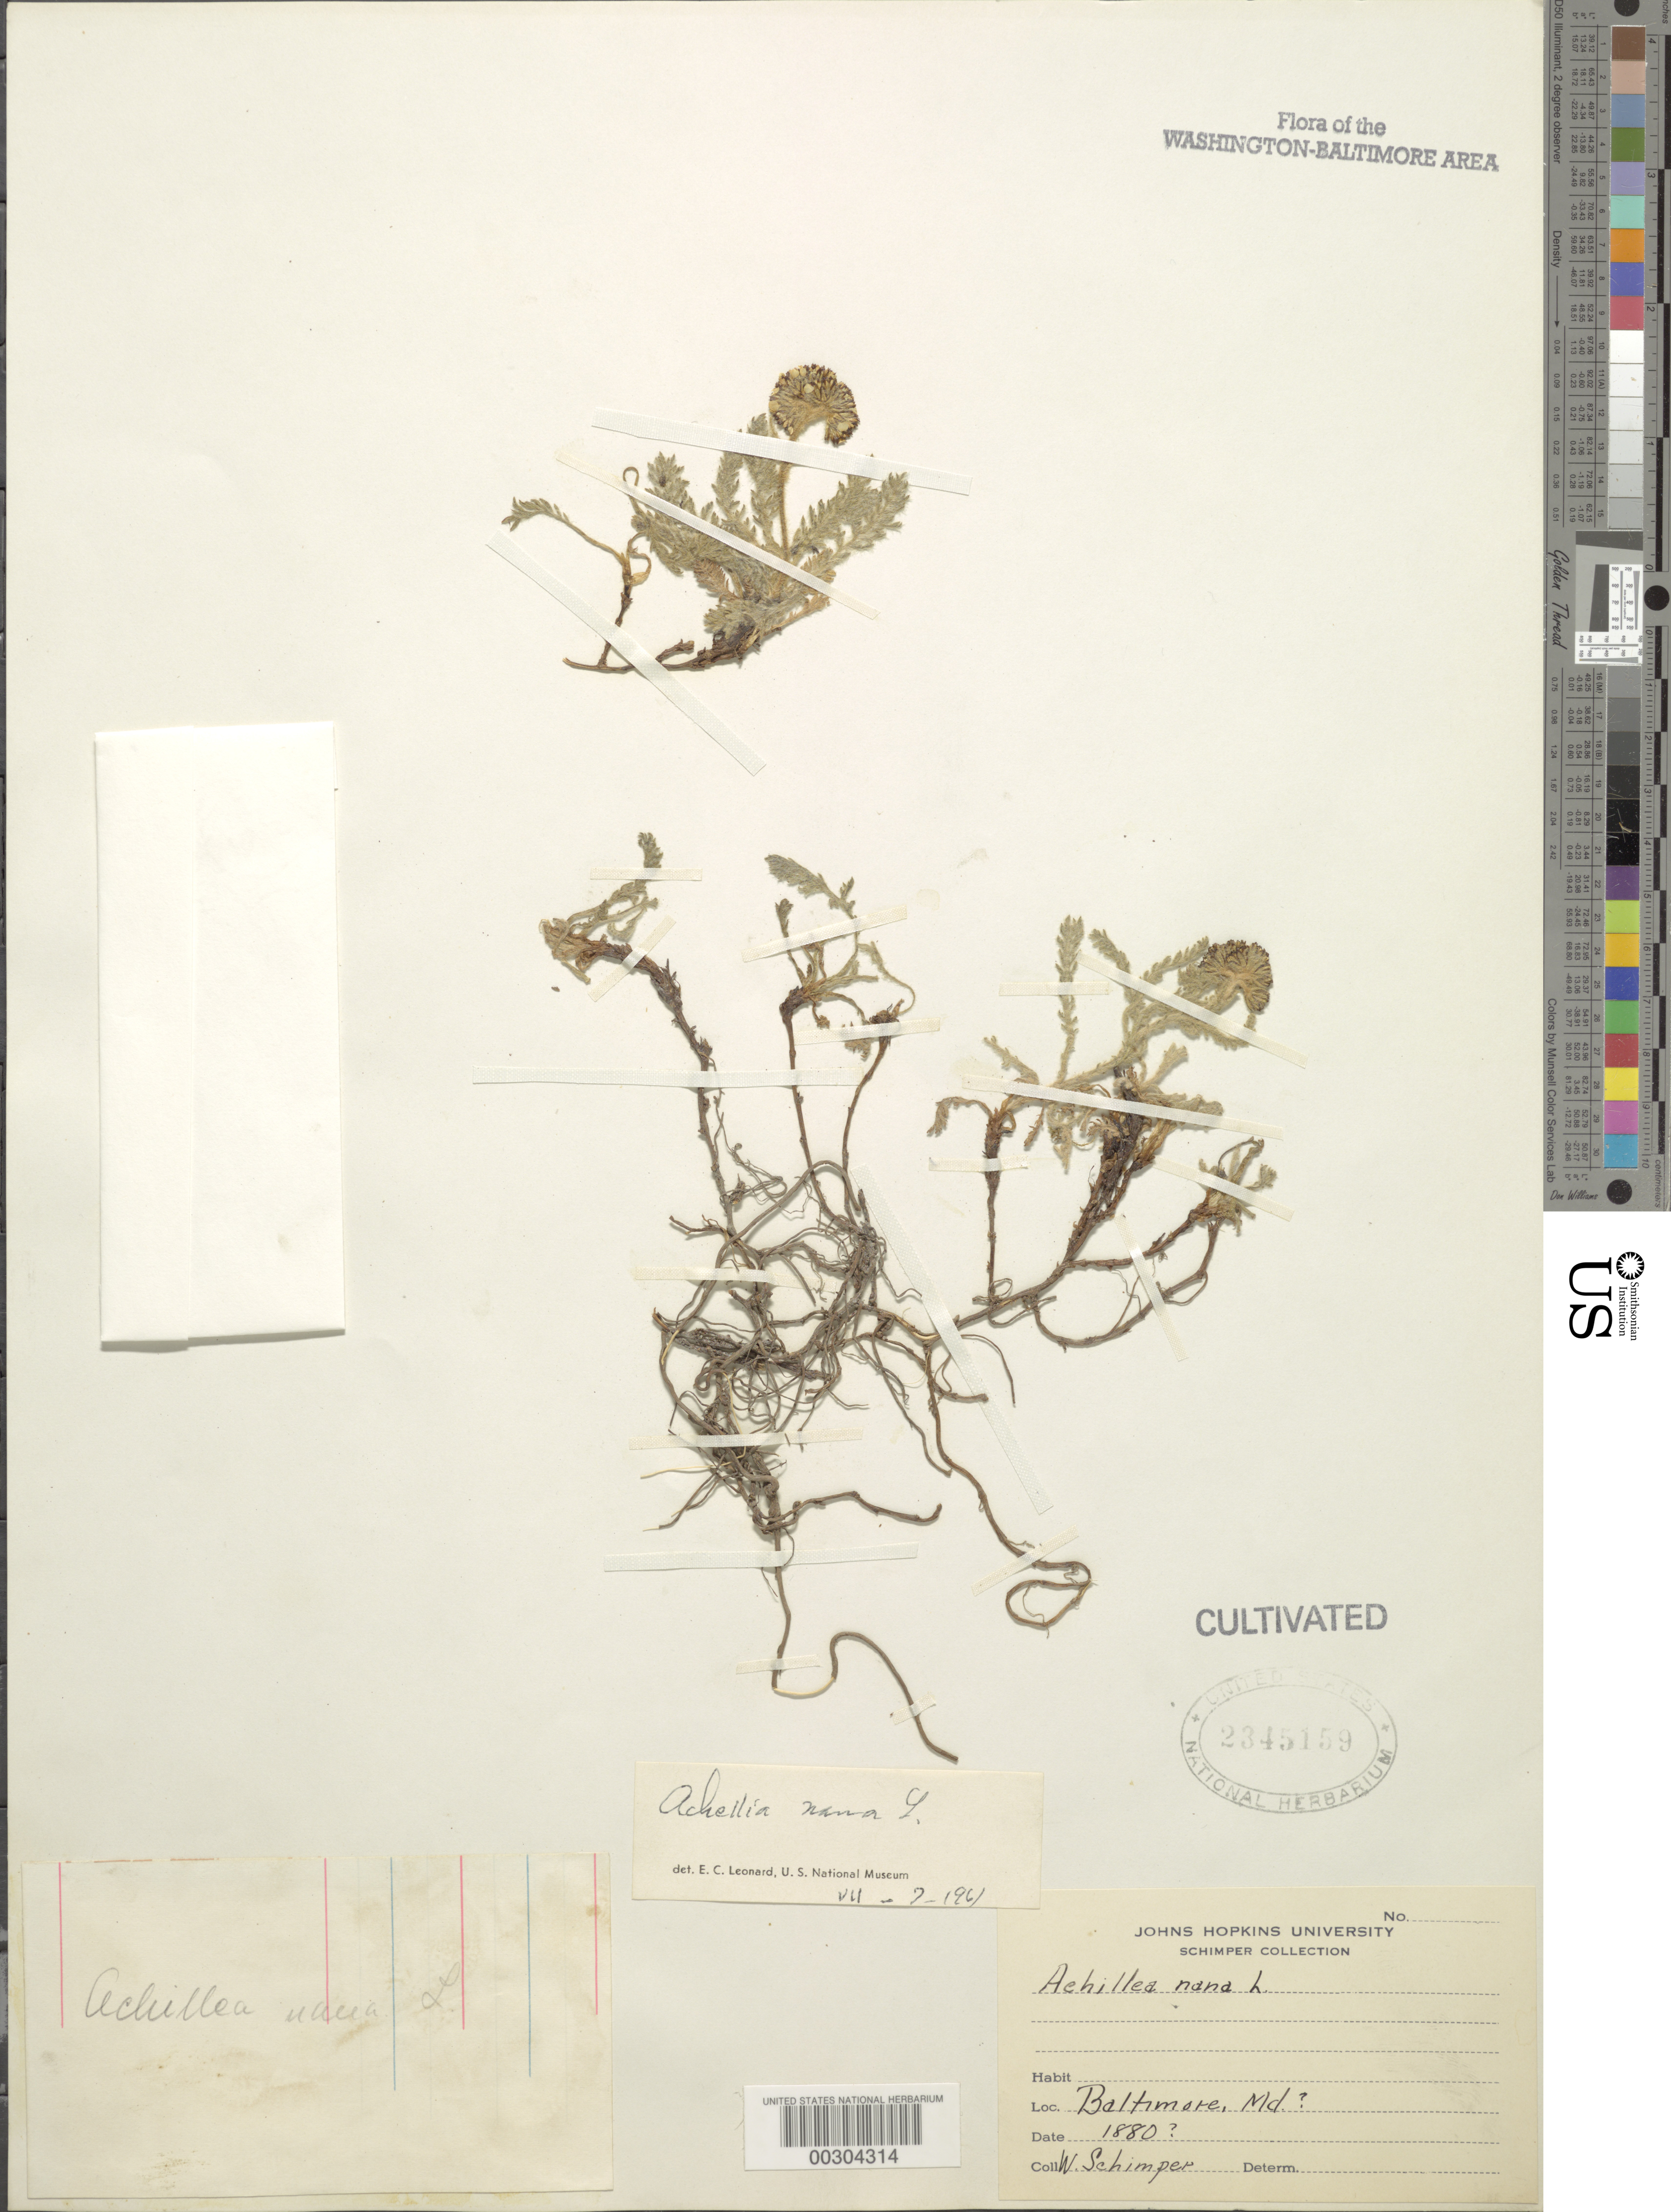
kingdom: Plantae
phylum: Tracheophyta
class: Magnoliopsida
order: Asterales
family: Asteraceae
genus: Achillea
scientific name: Achillea nana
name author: L.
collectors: A. Schimper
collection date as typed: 1880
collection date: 1880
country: United States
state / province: Maryland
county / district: City of Baltimore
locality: Baltimore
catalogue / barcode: US 2345159